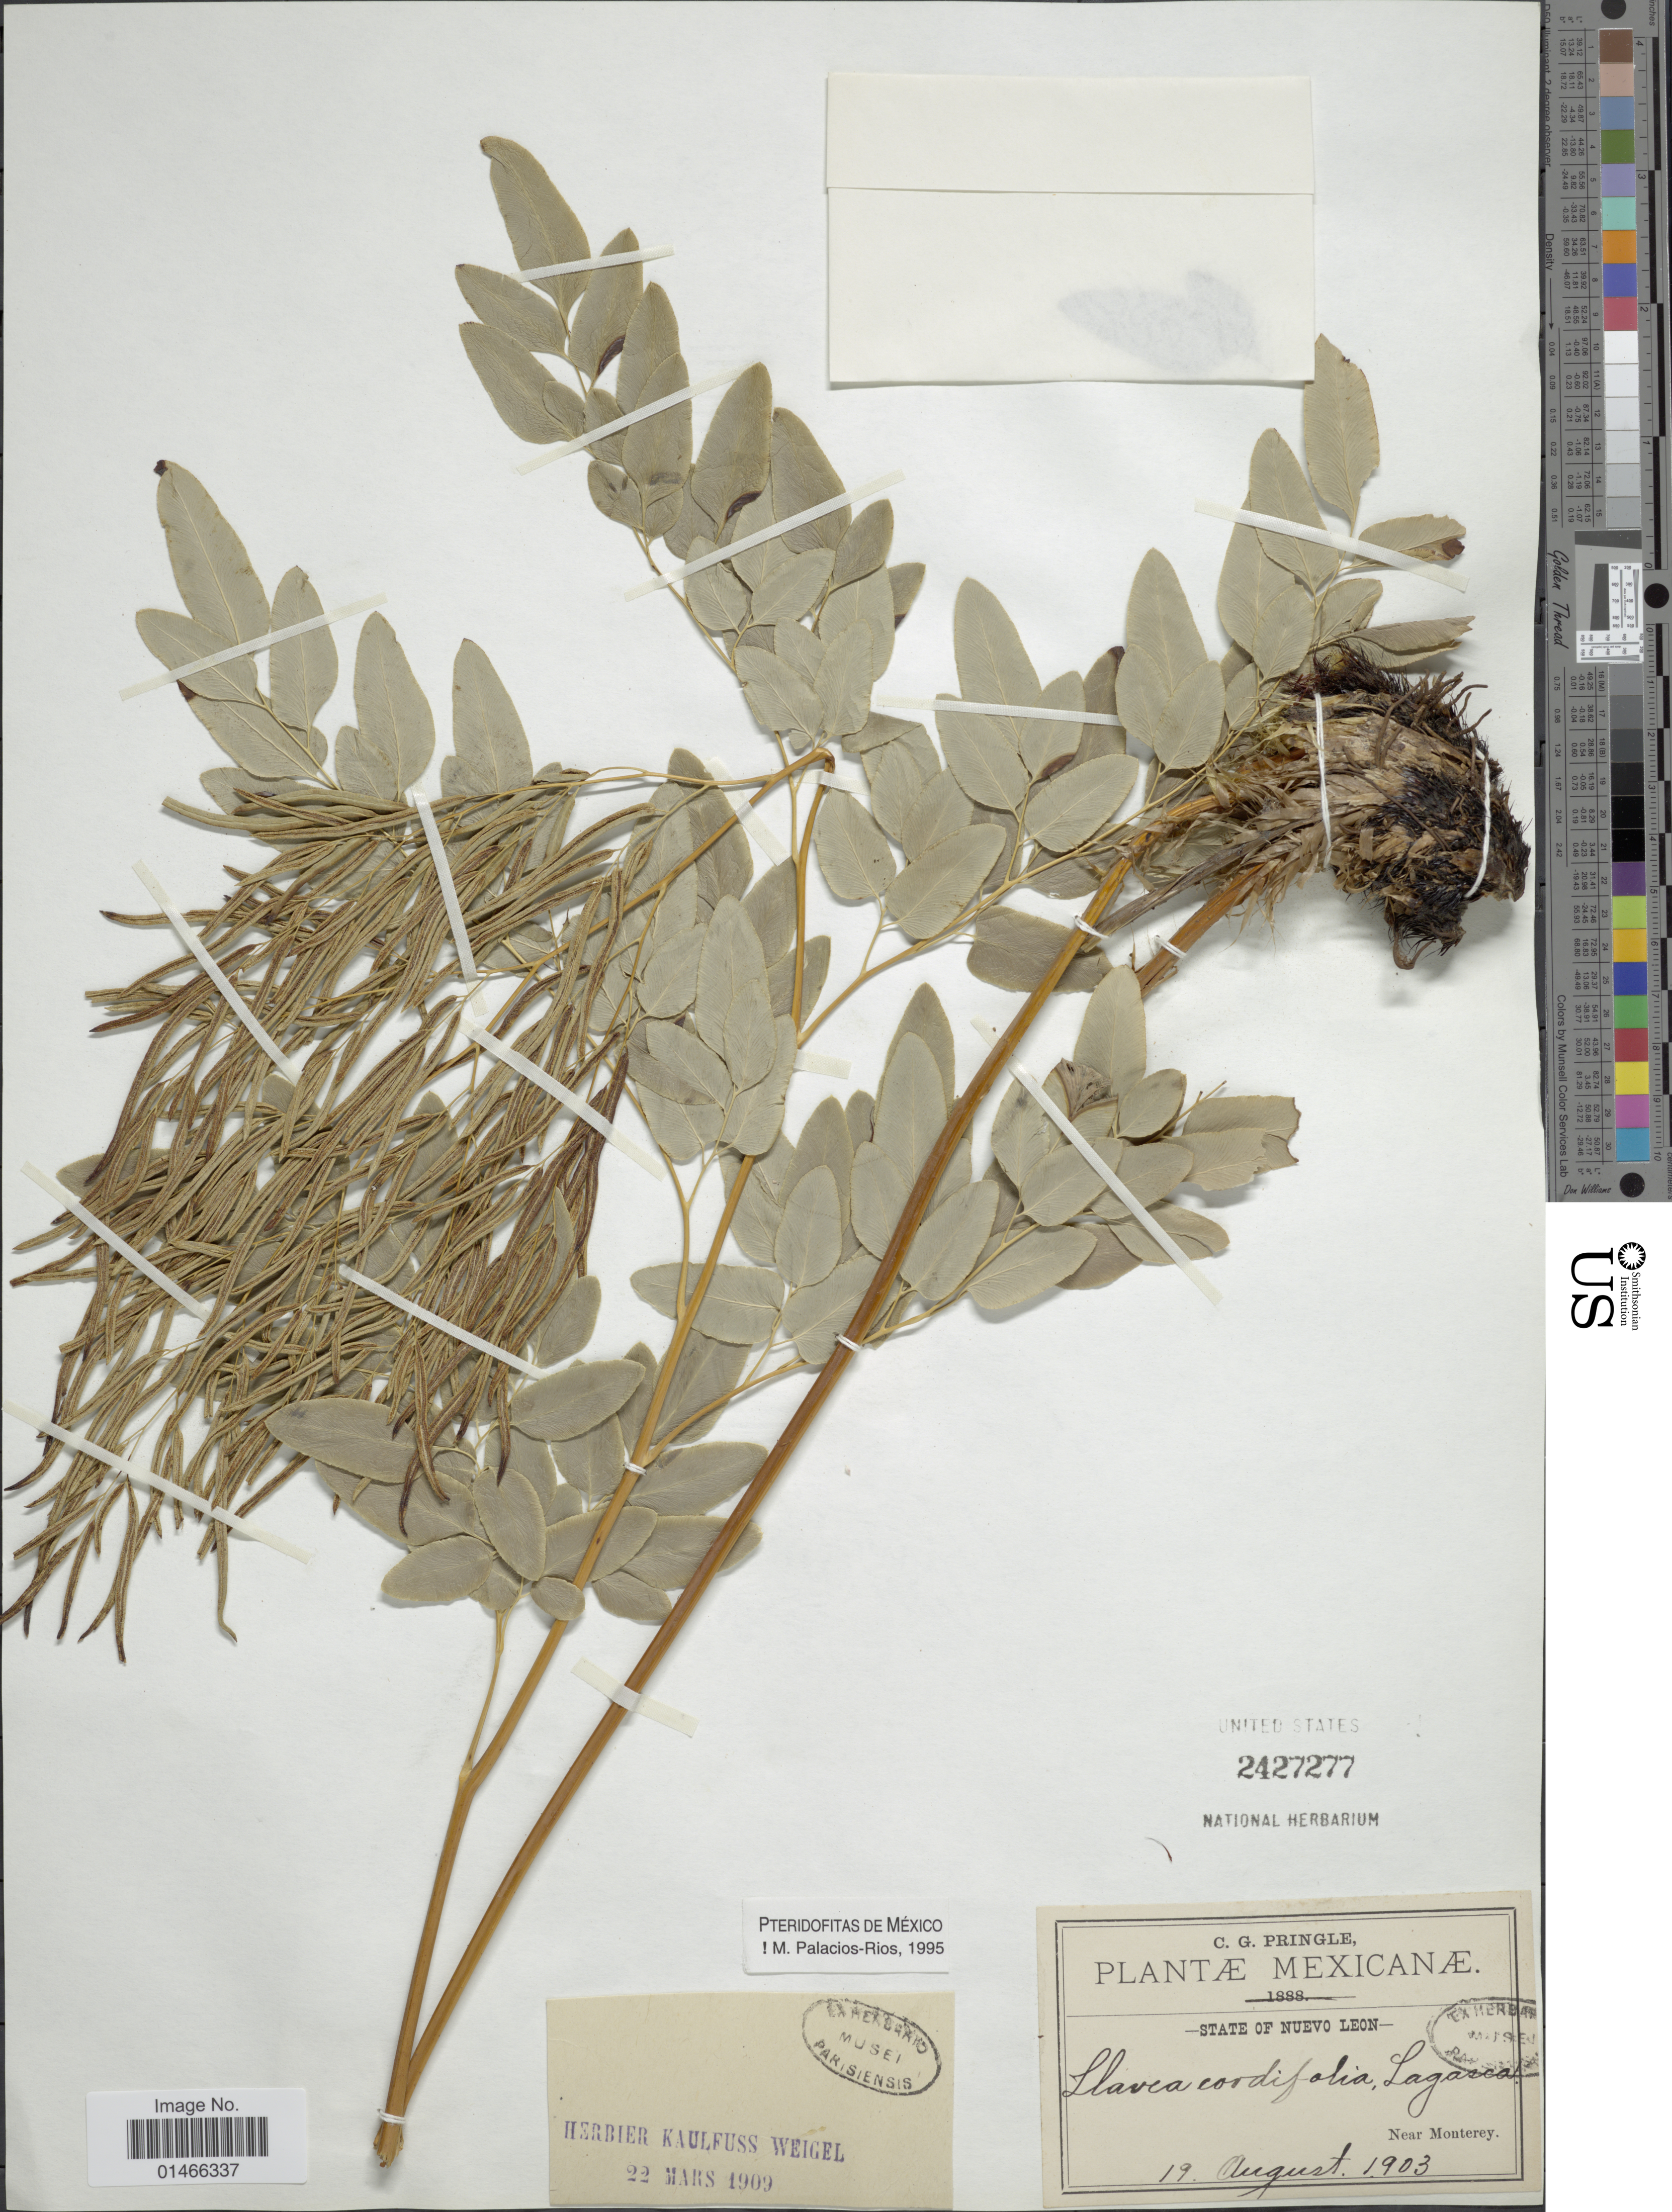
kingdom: Plantae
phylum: Tracheophyta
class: Polypodiopsida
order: Polypodiales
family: Pteridaceae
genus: Llavea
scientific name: Llavea cordifolia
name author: Lag.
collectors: C. G. Pringle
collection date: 1903-08-19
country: Mexico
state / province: Nuevo León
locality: State of Nuevo Leon. Near Monterey.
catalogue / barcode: US 2427277